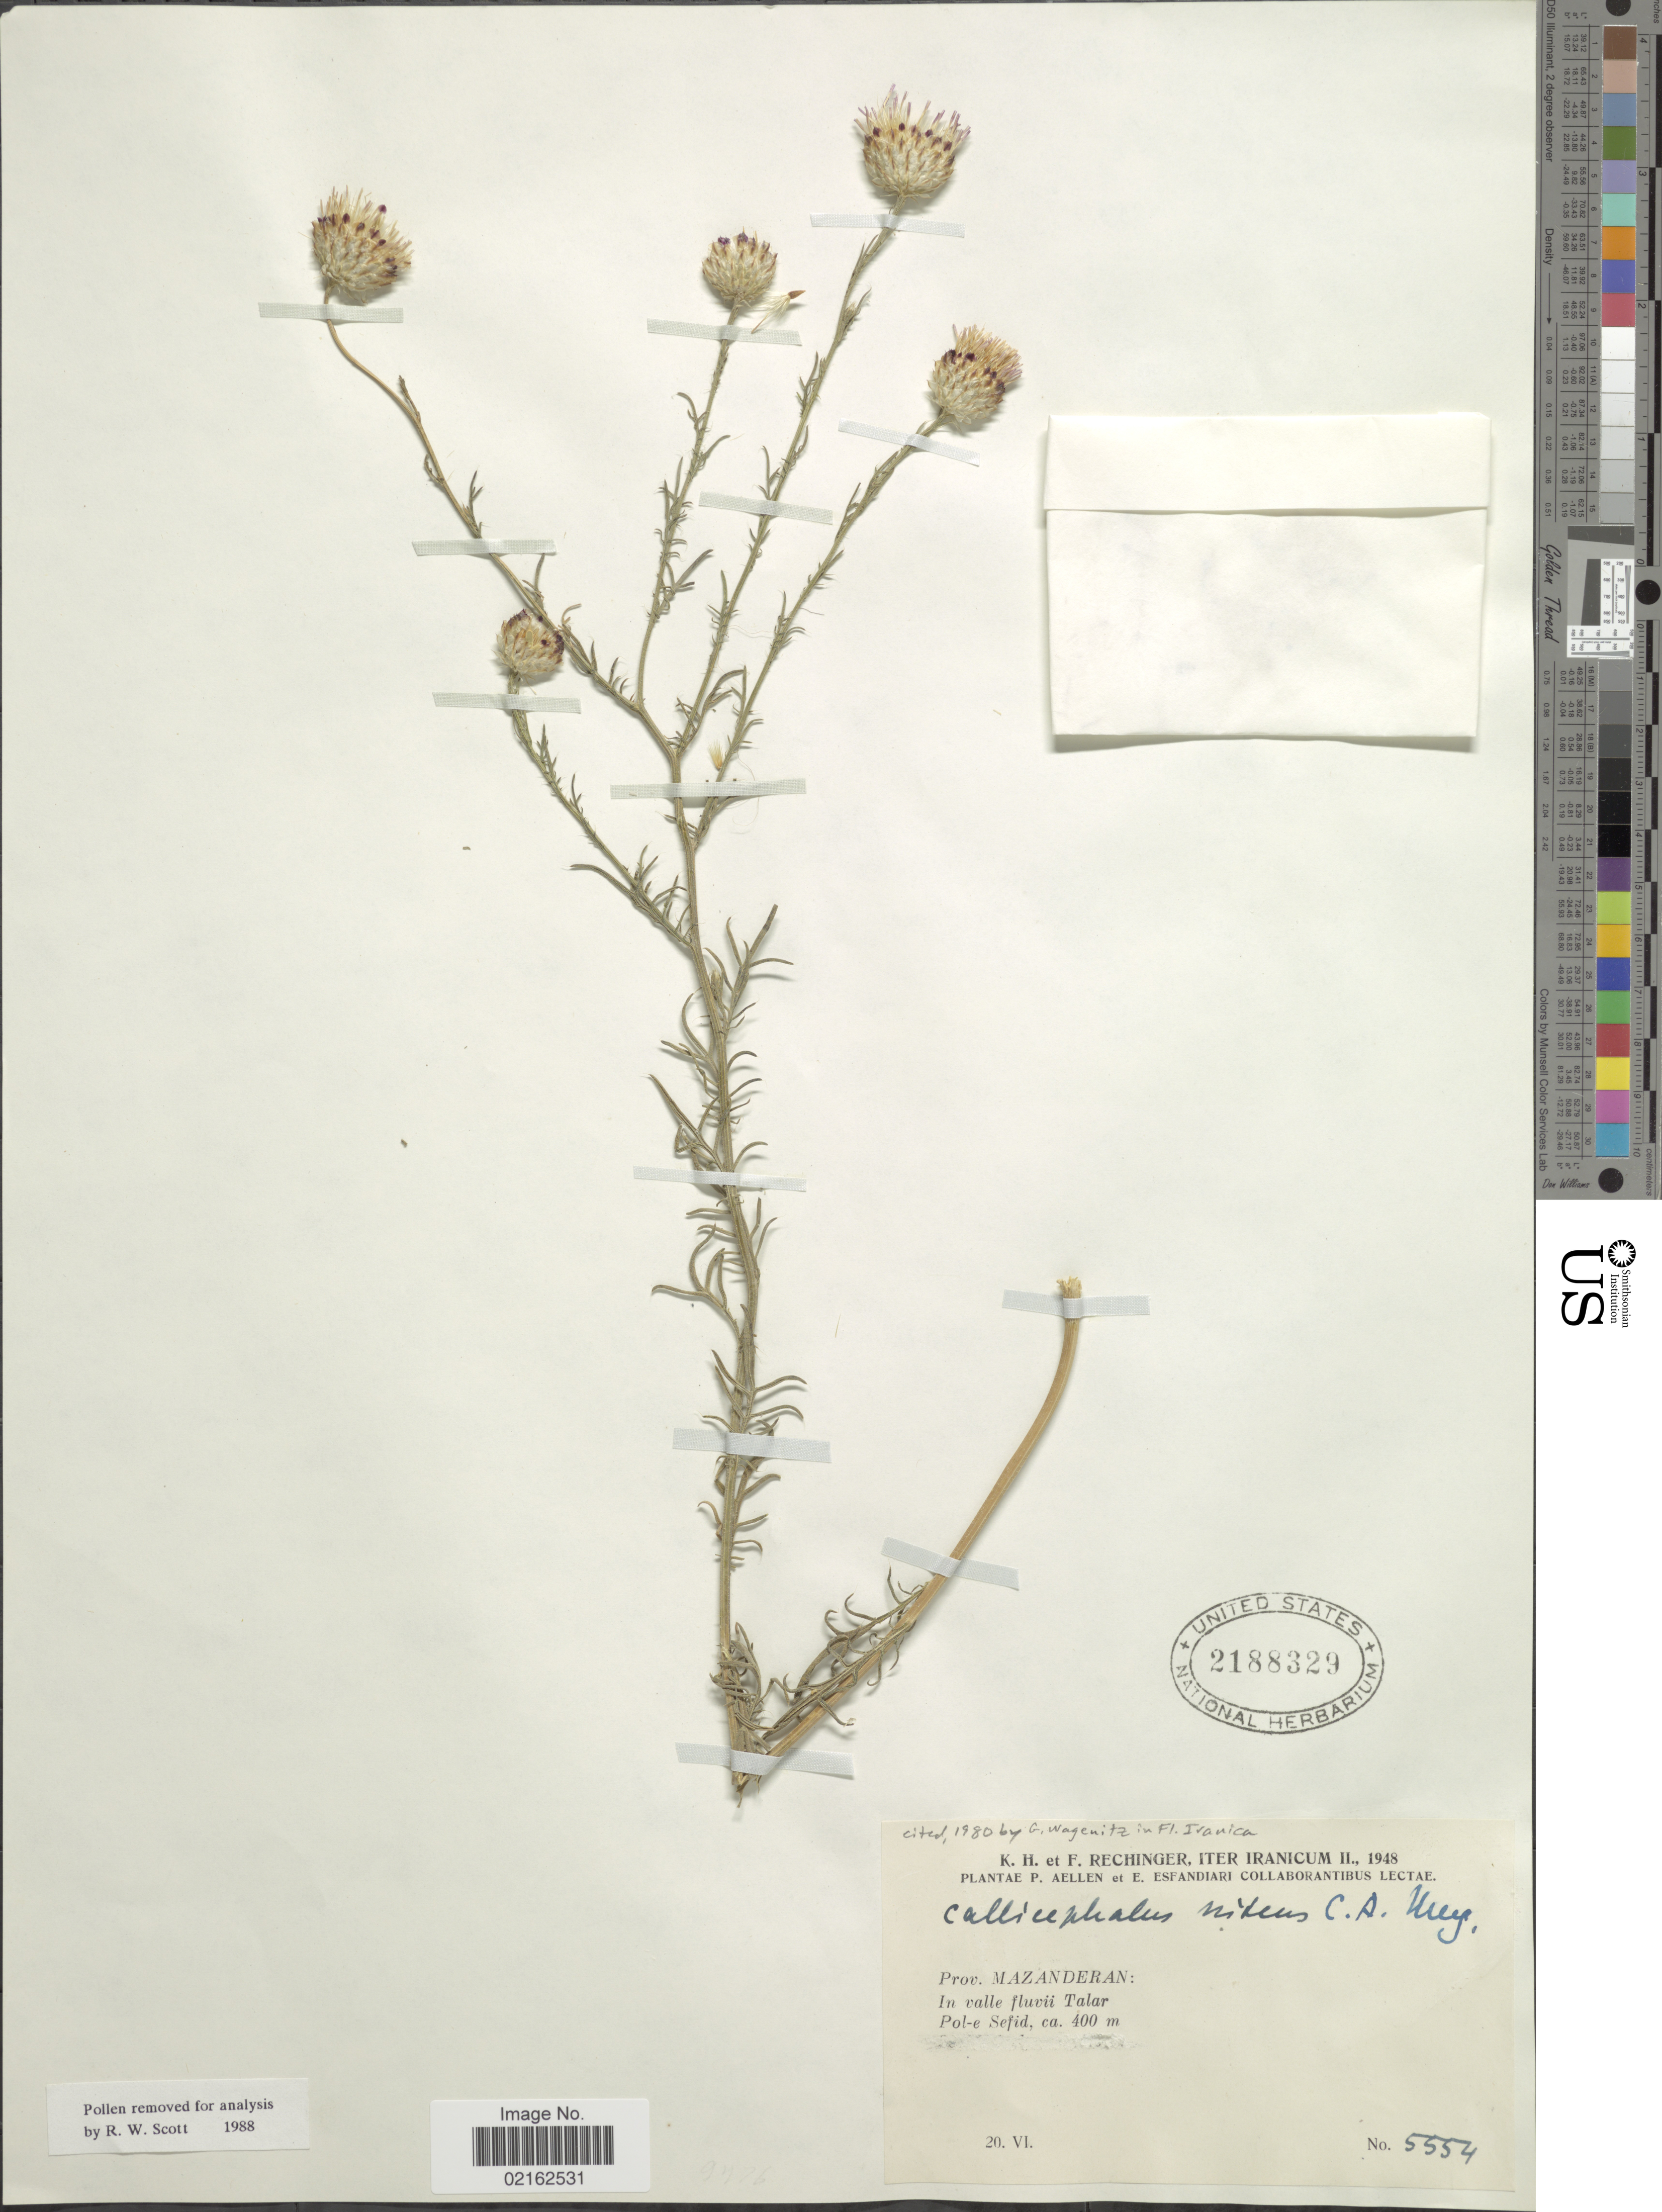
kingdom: Plantae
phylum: Tracheophyta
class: Magnoliopsida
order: Asterales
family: Asteraceae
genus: Callicephalus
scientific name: Callicephalus nitens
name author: (M. Bieb. ex M. Bieb.) C.A. Mey.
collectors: K. H. Rechinger & F. Rechinger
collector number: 5554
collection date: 1948-06-20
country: Iran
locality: Prov. Mazanderan, valle fluvii Talar, Pol-e Sefid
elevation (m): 400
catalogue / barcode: US 2188329